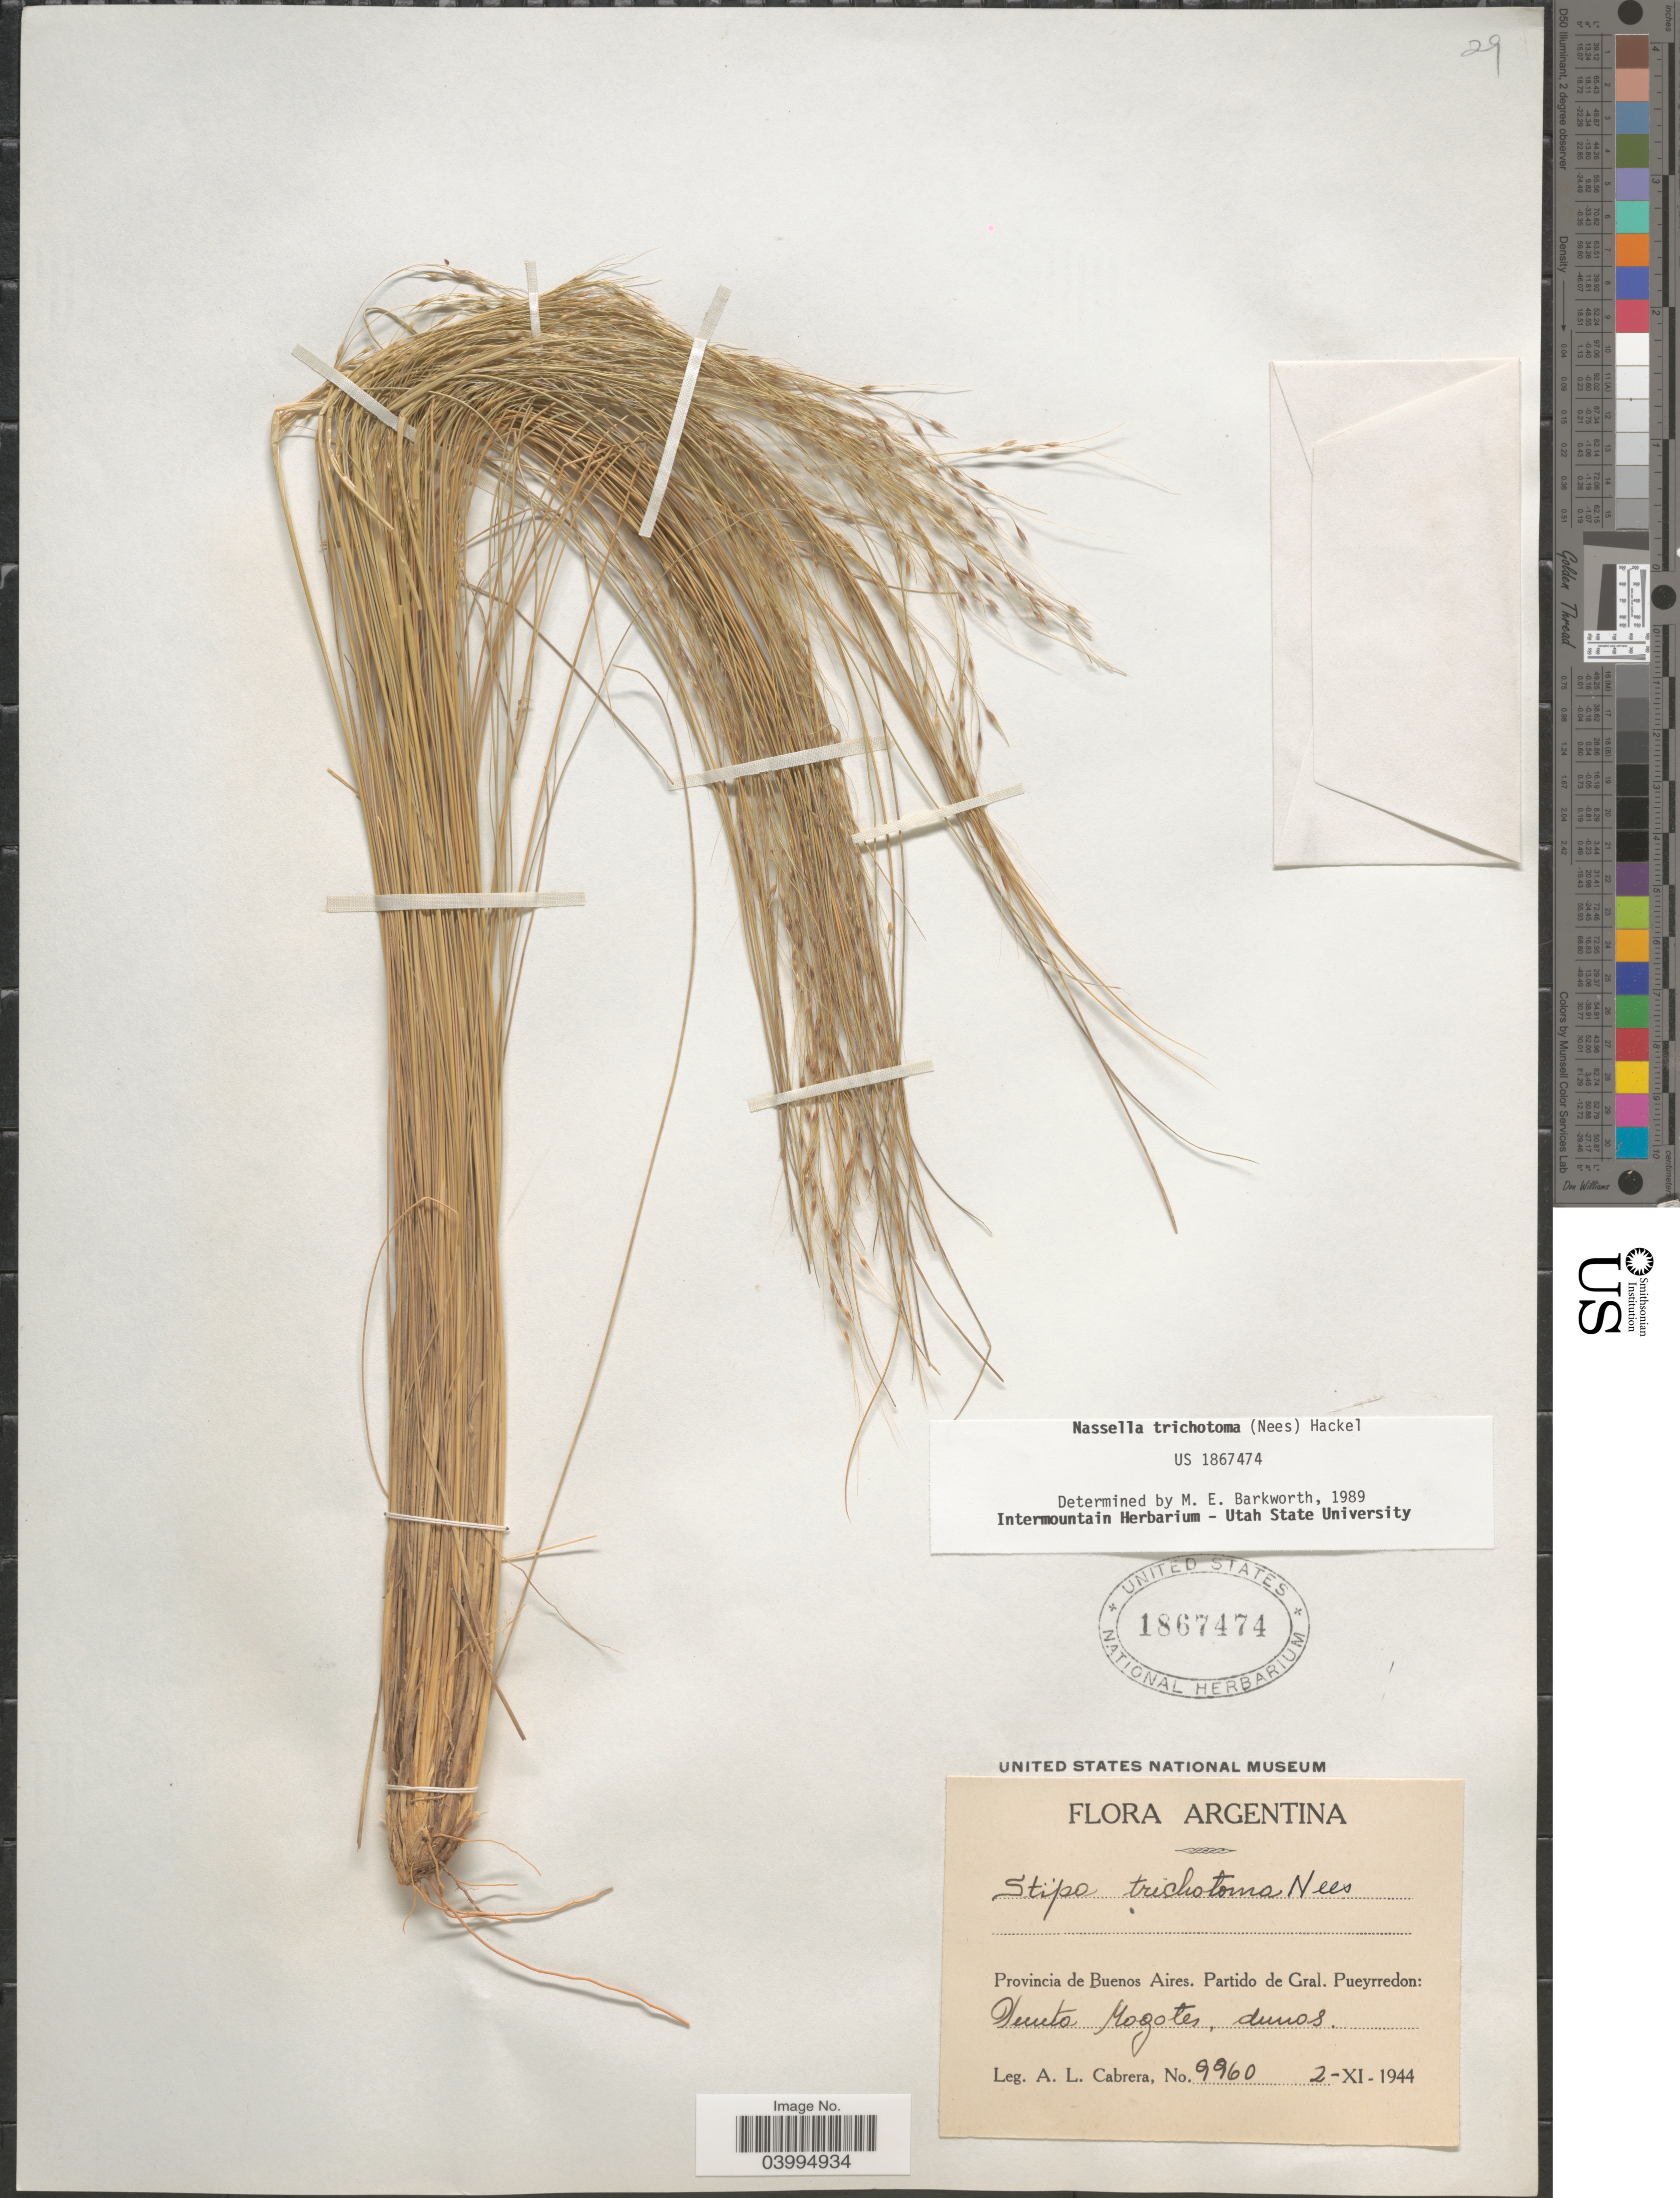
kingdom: Plantae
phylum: Tracheophyta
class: Liliopsida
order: Poales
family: Poaceae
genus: Nassella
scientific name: Nassella trichotoma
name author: (Ness) Hack. ex Arechav.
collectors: A. L. Cabrera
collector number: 9960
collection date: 1944-11-02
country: Argentina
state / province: Buenos Aires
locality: Partido de Gral. Pueyrredon: Punta Mogotes, dunos.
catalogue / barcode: US 1867474